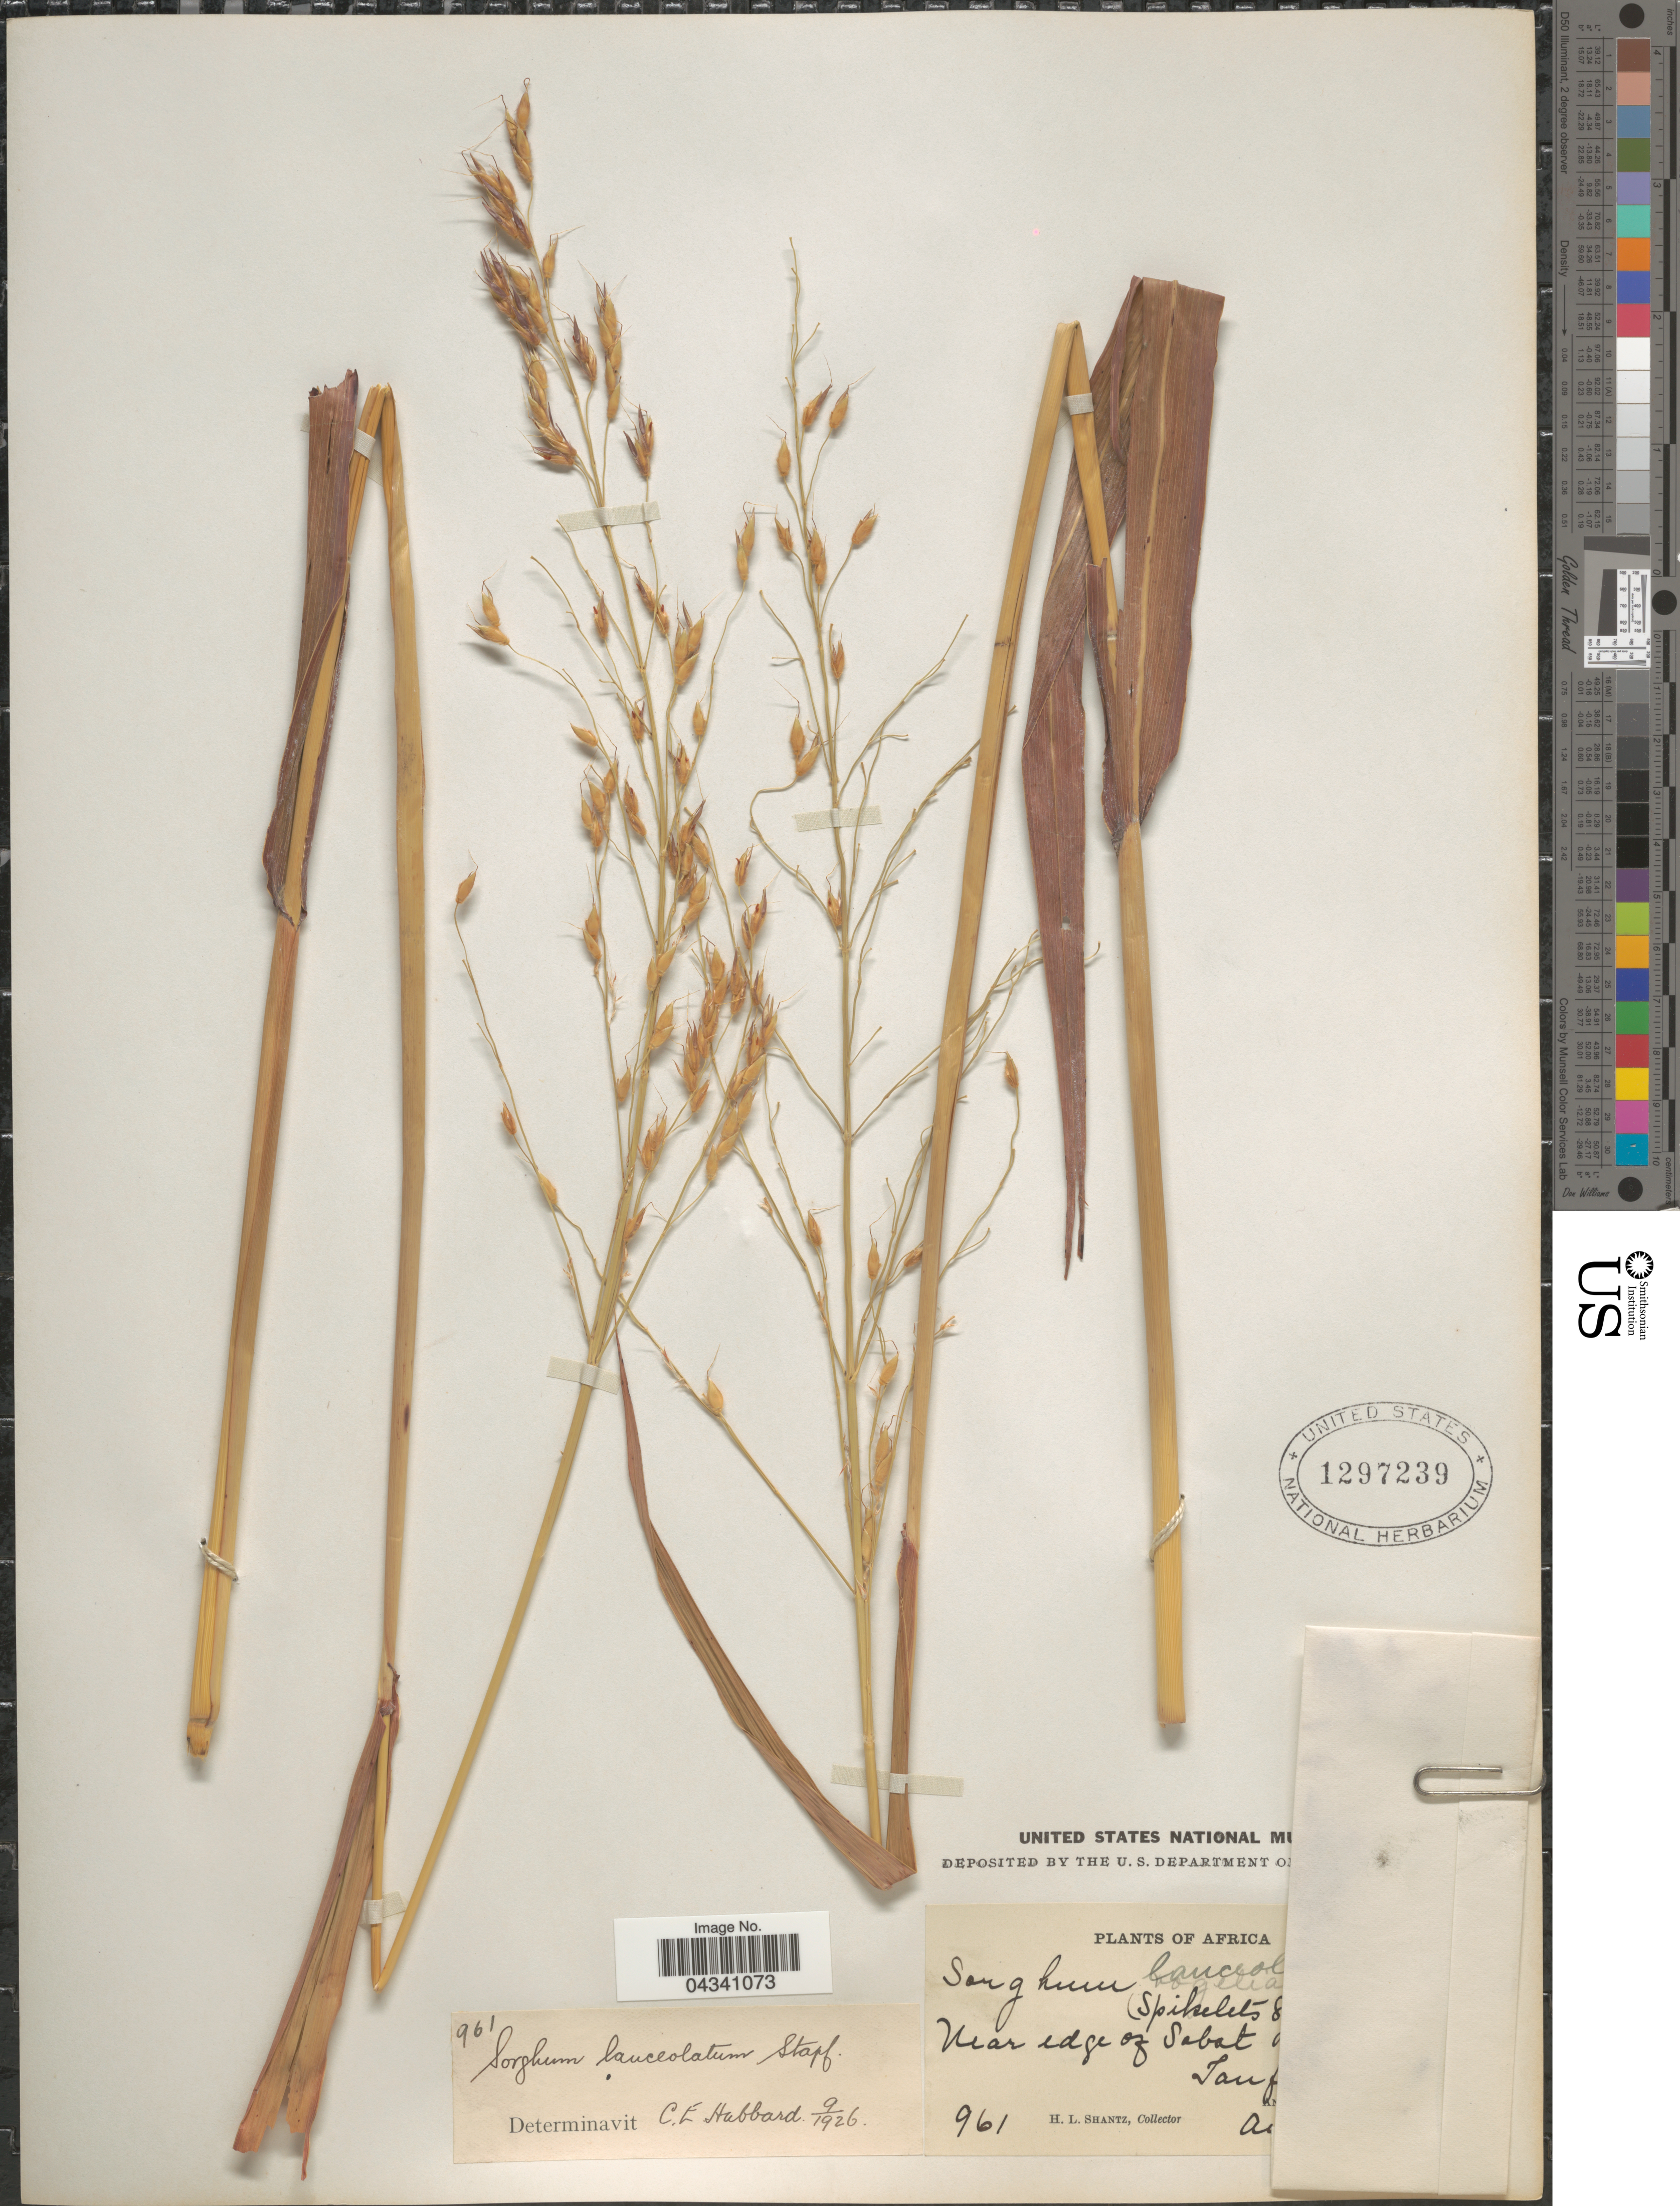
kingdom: Plantae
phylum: Tracheophyta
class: Liliopsida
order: Poales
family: Poaceae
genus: Sorghum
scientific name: Sorghum arundinaceum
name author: (Desv.) Stapf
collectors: H. Shantz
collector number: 961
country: South Sudan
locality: Africa. Near edge of Sabat [illegible text]. Tauf[illegible text].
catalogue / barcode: US 1297239